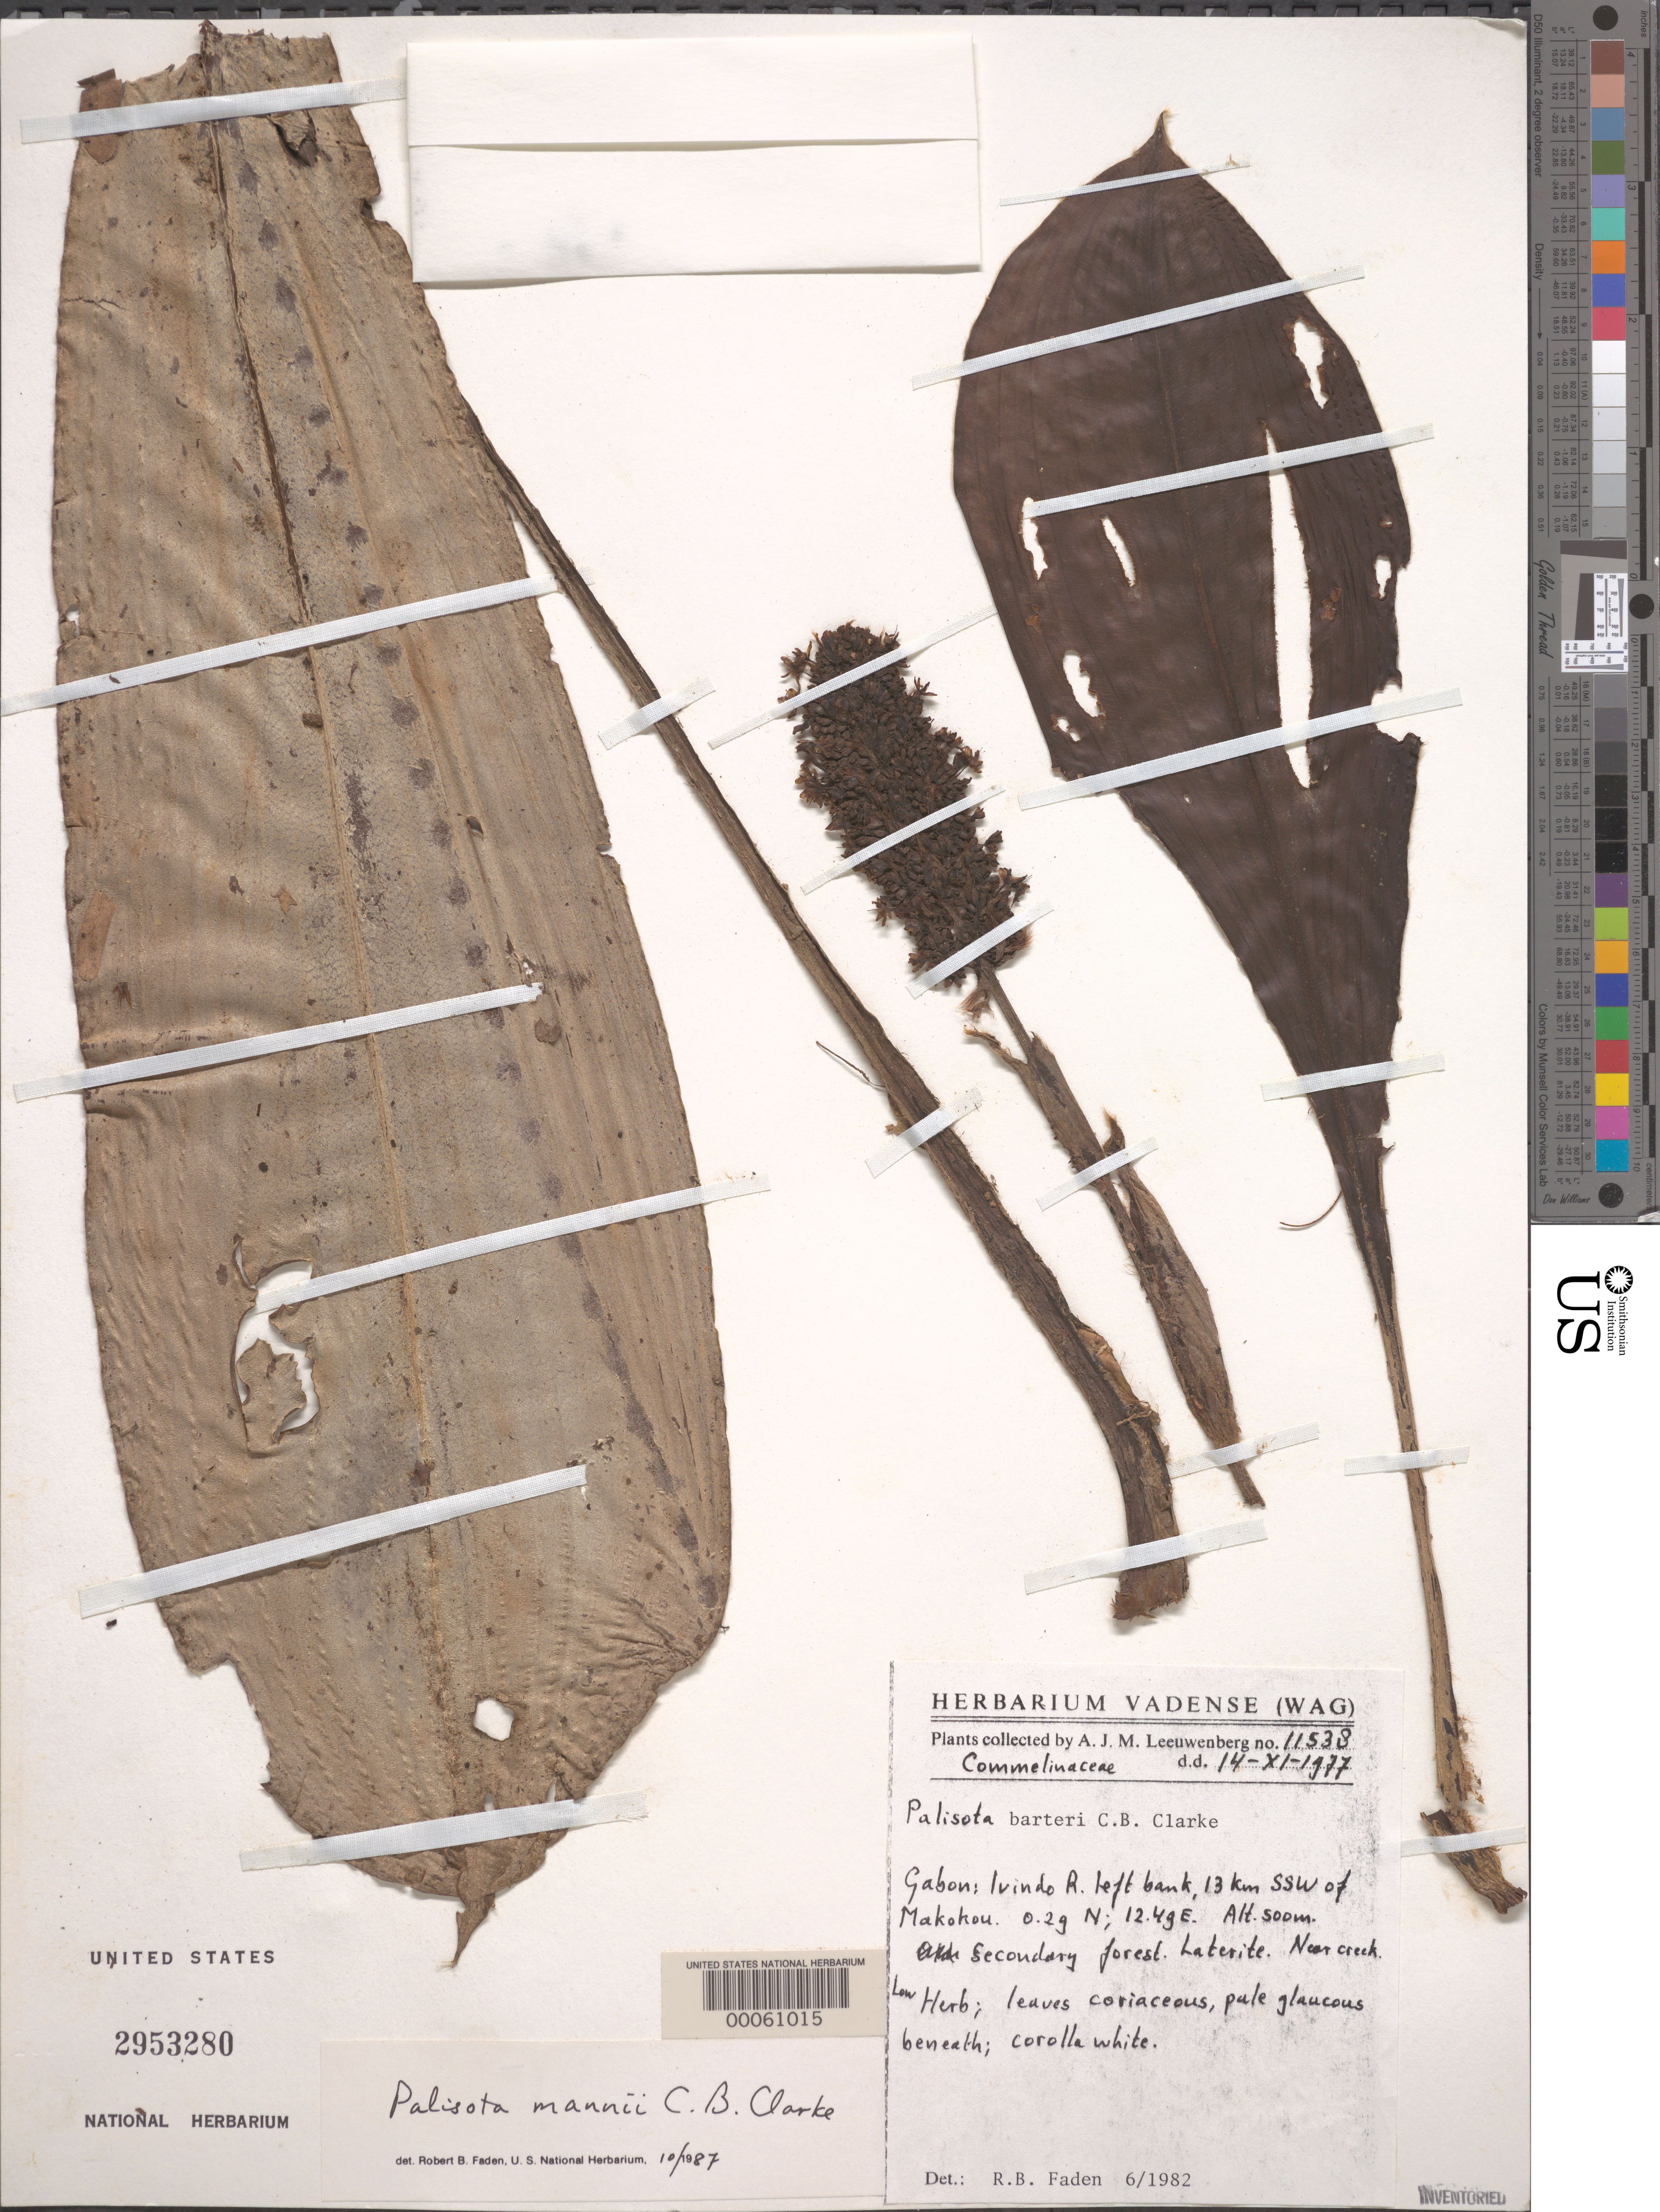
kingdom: Plantae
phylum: Tracheophyta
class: Liliopsida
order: Commelinales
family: Commelinaceae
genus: Palisota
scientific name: Palisota mannii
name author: C.B. Clarke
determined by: Faden, Robert B., (US), Smithsonian Institution - National Museum of Natural History (UNITED STATES)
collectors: A. J. M. Leeuwenberg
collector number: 11538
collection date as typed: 14 Sep 1977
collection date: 1977-09-14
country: Gabon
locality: Ivindo River left bank, 13 km SSW of Makokou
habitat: Secondary forest. laterite, near creek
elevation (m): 500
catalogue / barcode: US 2953280